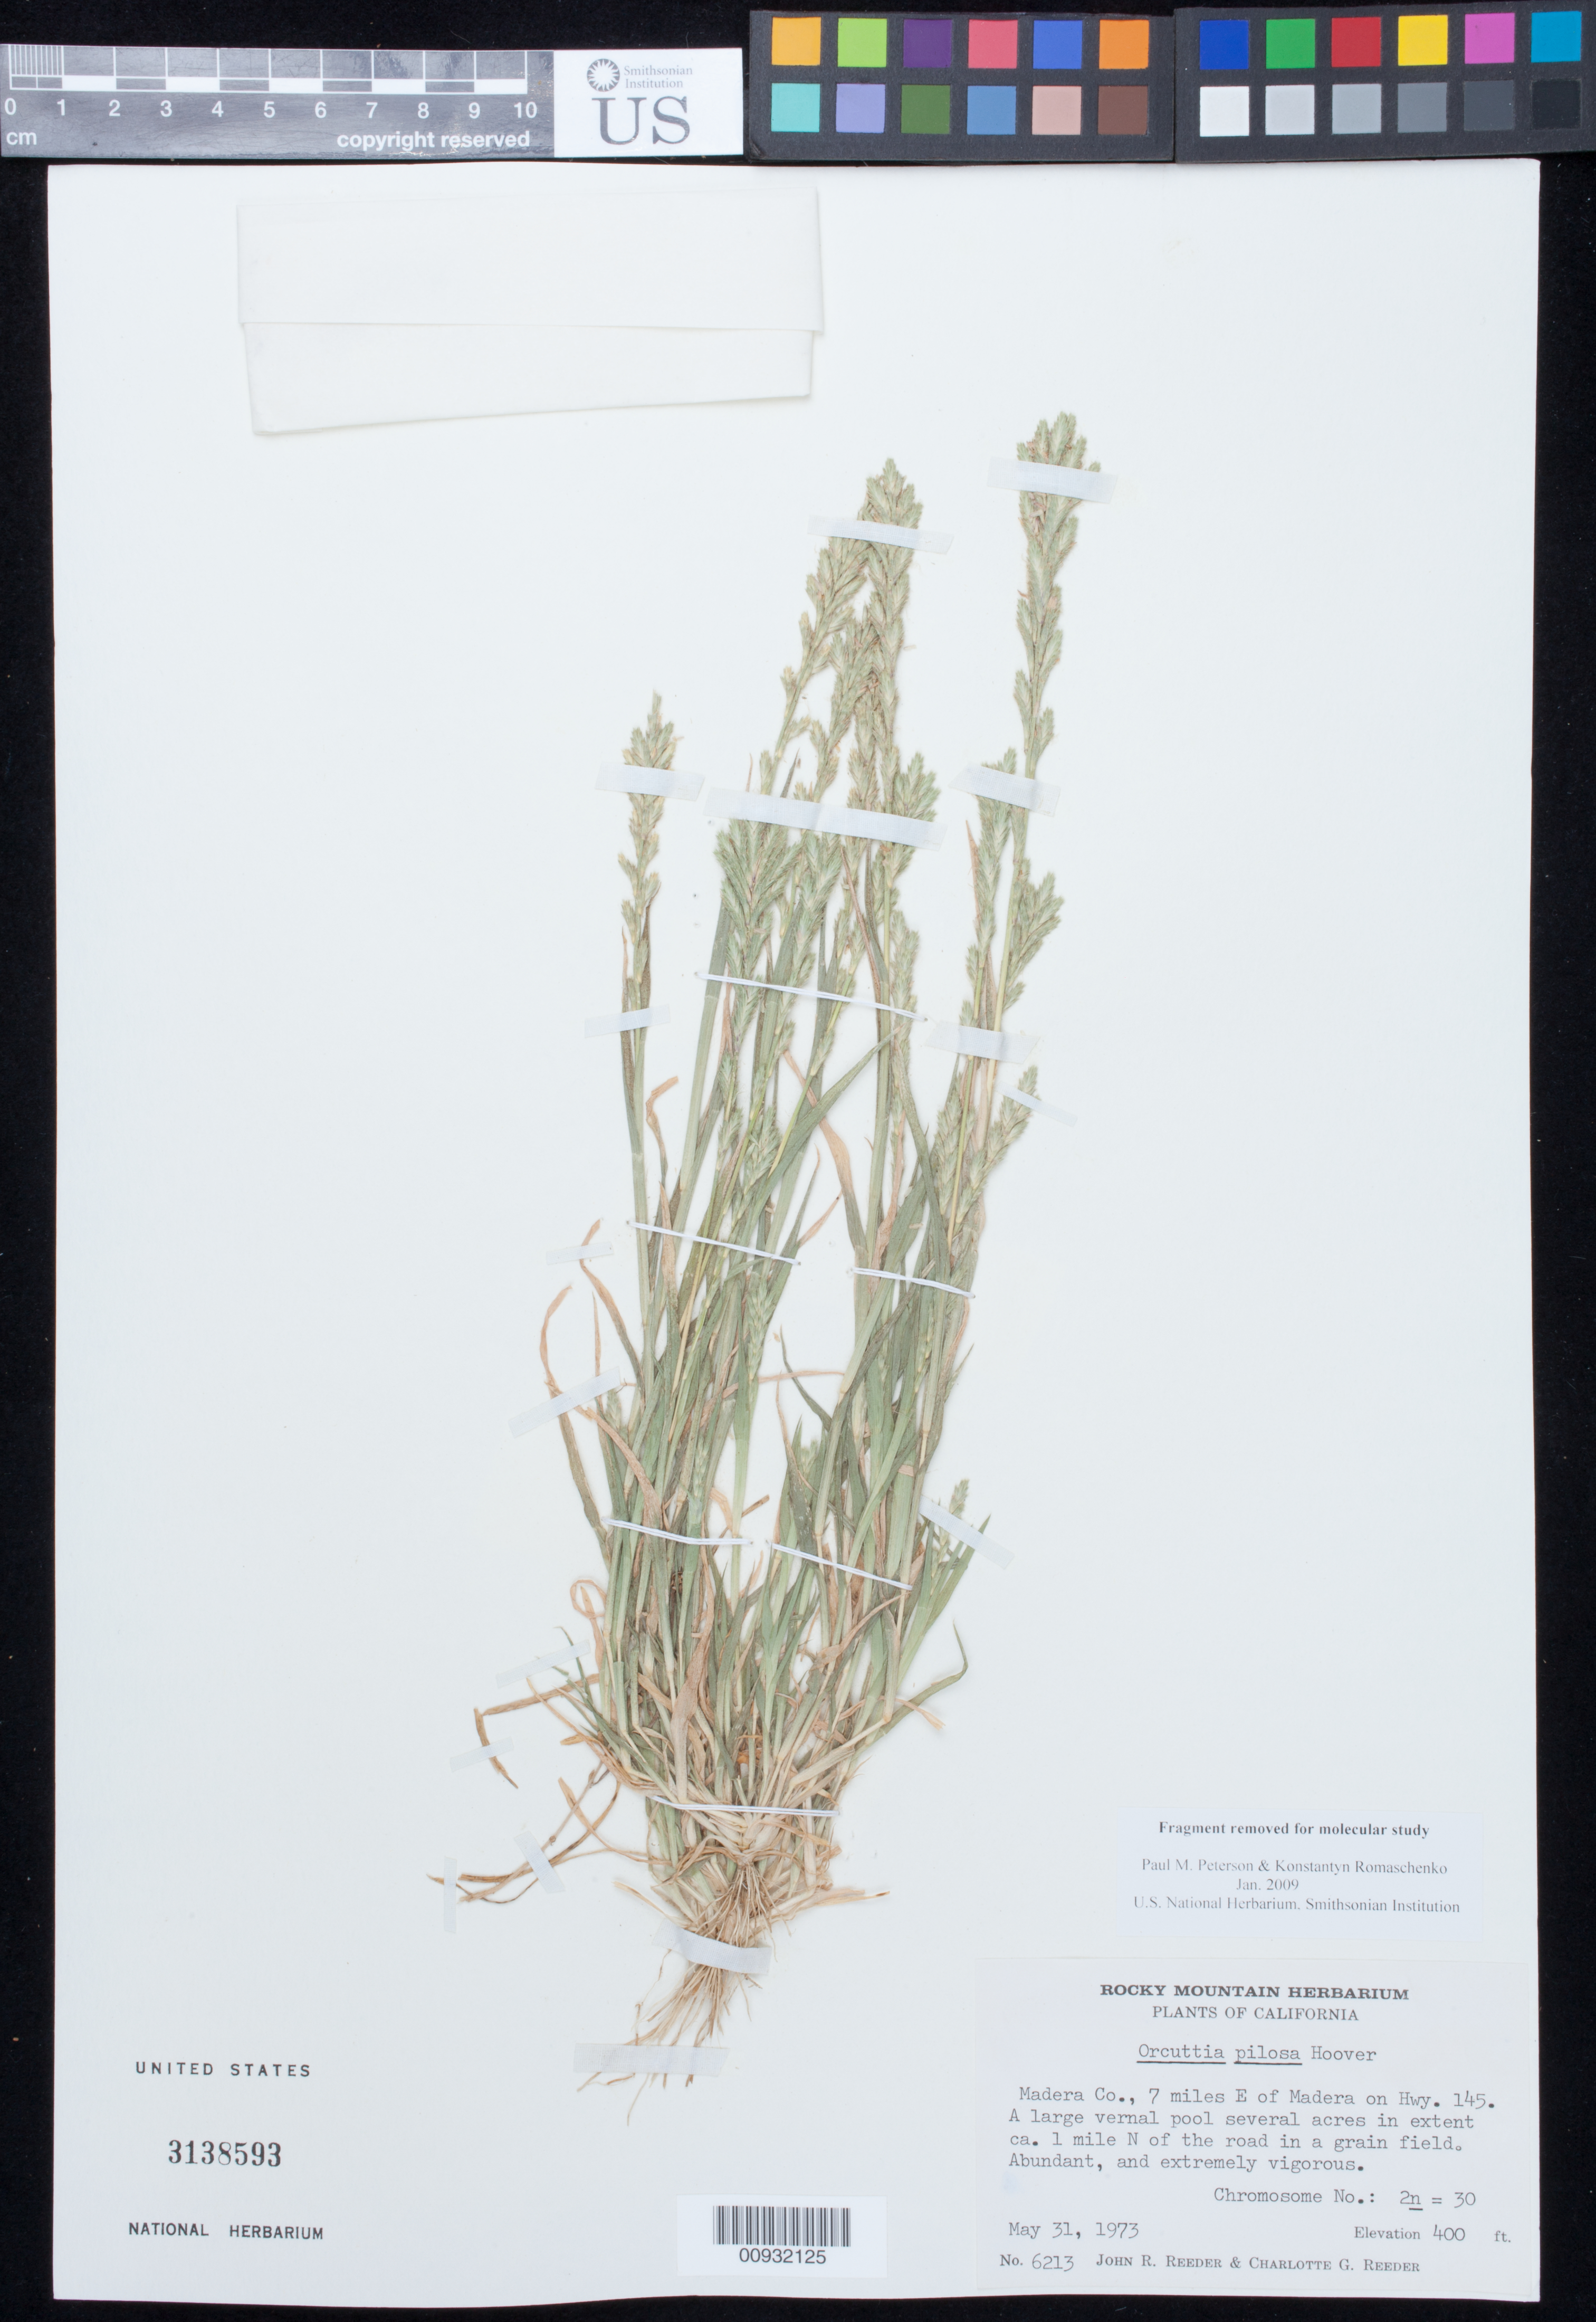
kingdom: Plantae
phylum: Tracheophyta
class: Liliopsida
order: Poales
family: Poaceae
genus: Orcuttia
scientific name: Orcuttia pilosa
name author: Hoover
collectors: J. R. Reeder & C. G. Reeder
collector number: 6213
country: United States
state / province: California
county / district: Madera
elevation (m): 122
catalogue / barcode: US 3138593